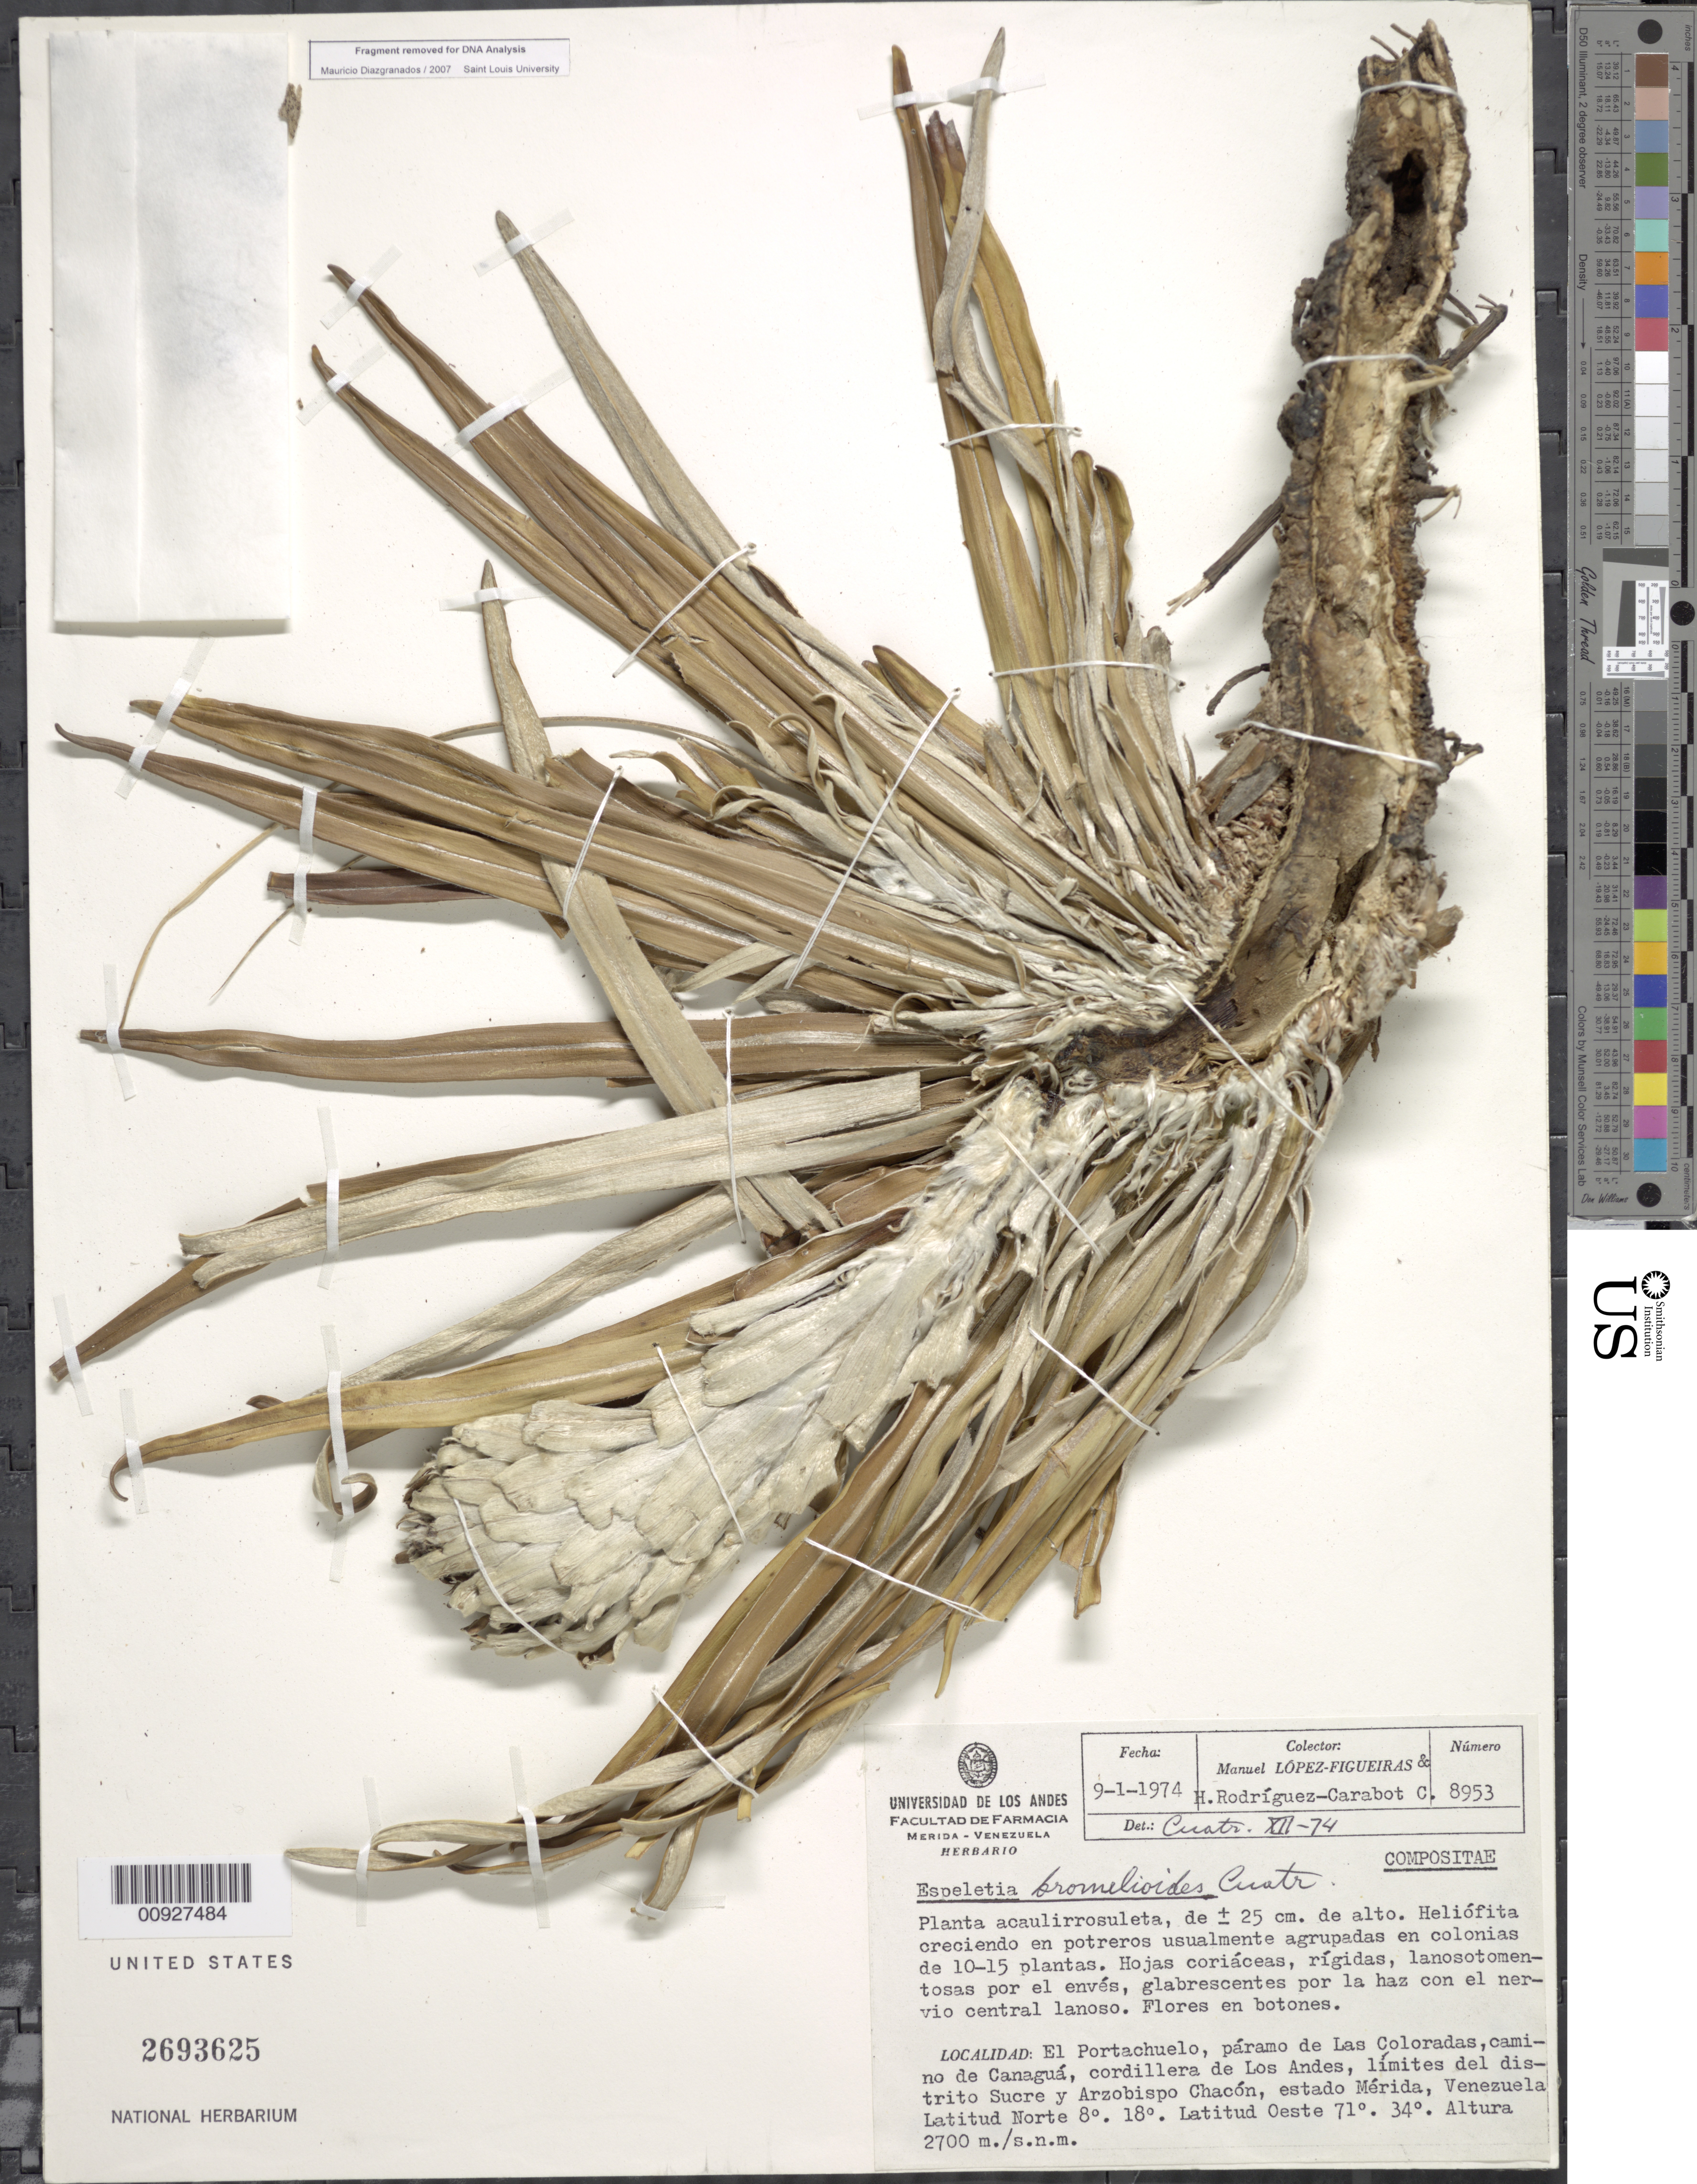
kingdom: Plantae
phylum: Tracheophyta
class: Magnoliopsida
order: Asterales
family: Asteraceae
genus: Ruilopezia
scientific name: Ruilopezia bromelioides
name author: (Cuatrec.) Cuatrec.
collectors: M. López Figueiras & H. A. Rodriguez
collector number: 8953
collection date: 1974-01-09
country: Venezuela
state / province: Mérida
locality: Páramo de Las Coloradas. El Portachuelo, páramo de Las Coloradas, Camino de Canaguá, Cordillera de los Andes, limites del distrito Sucre y Arzobispo Chacón.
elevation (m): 2700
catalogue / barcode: US 2693625